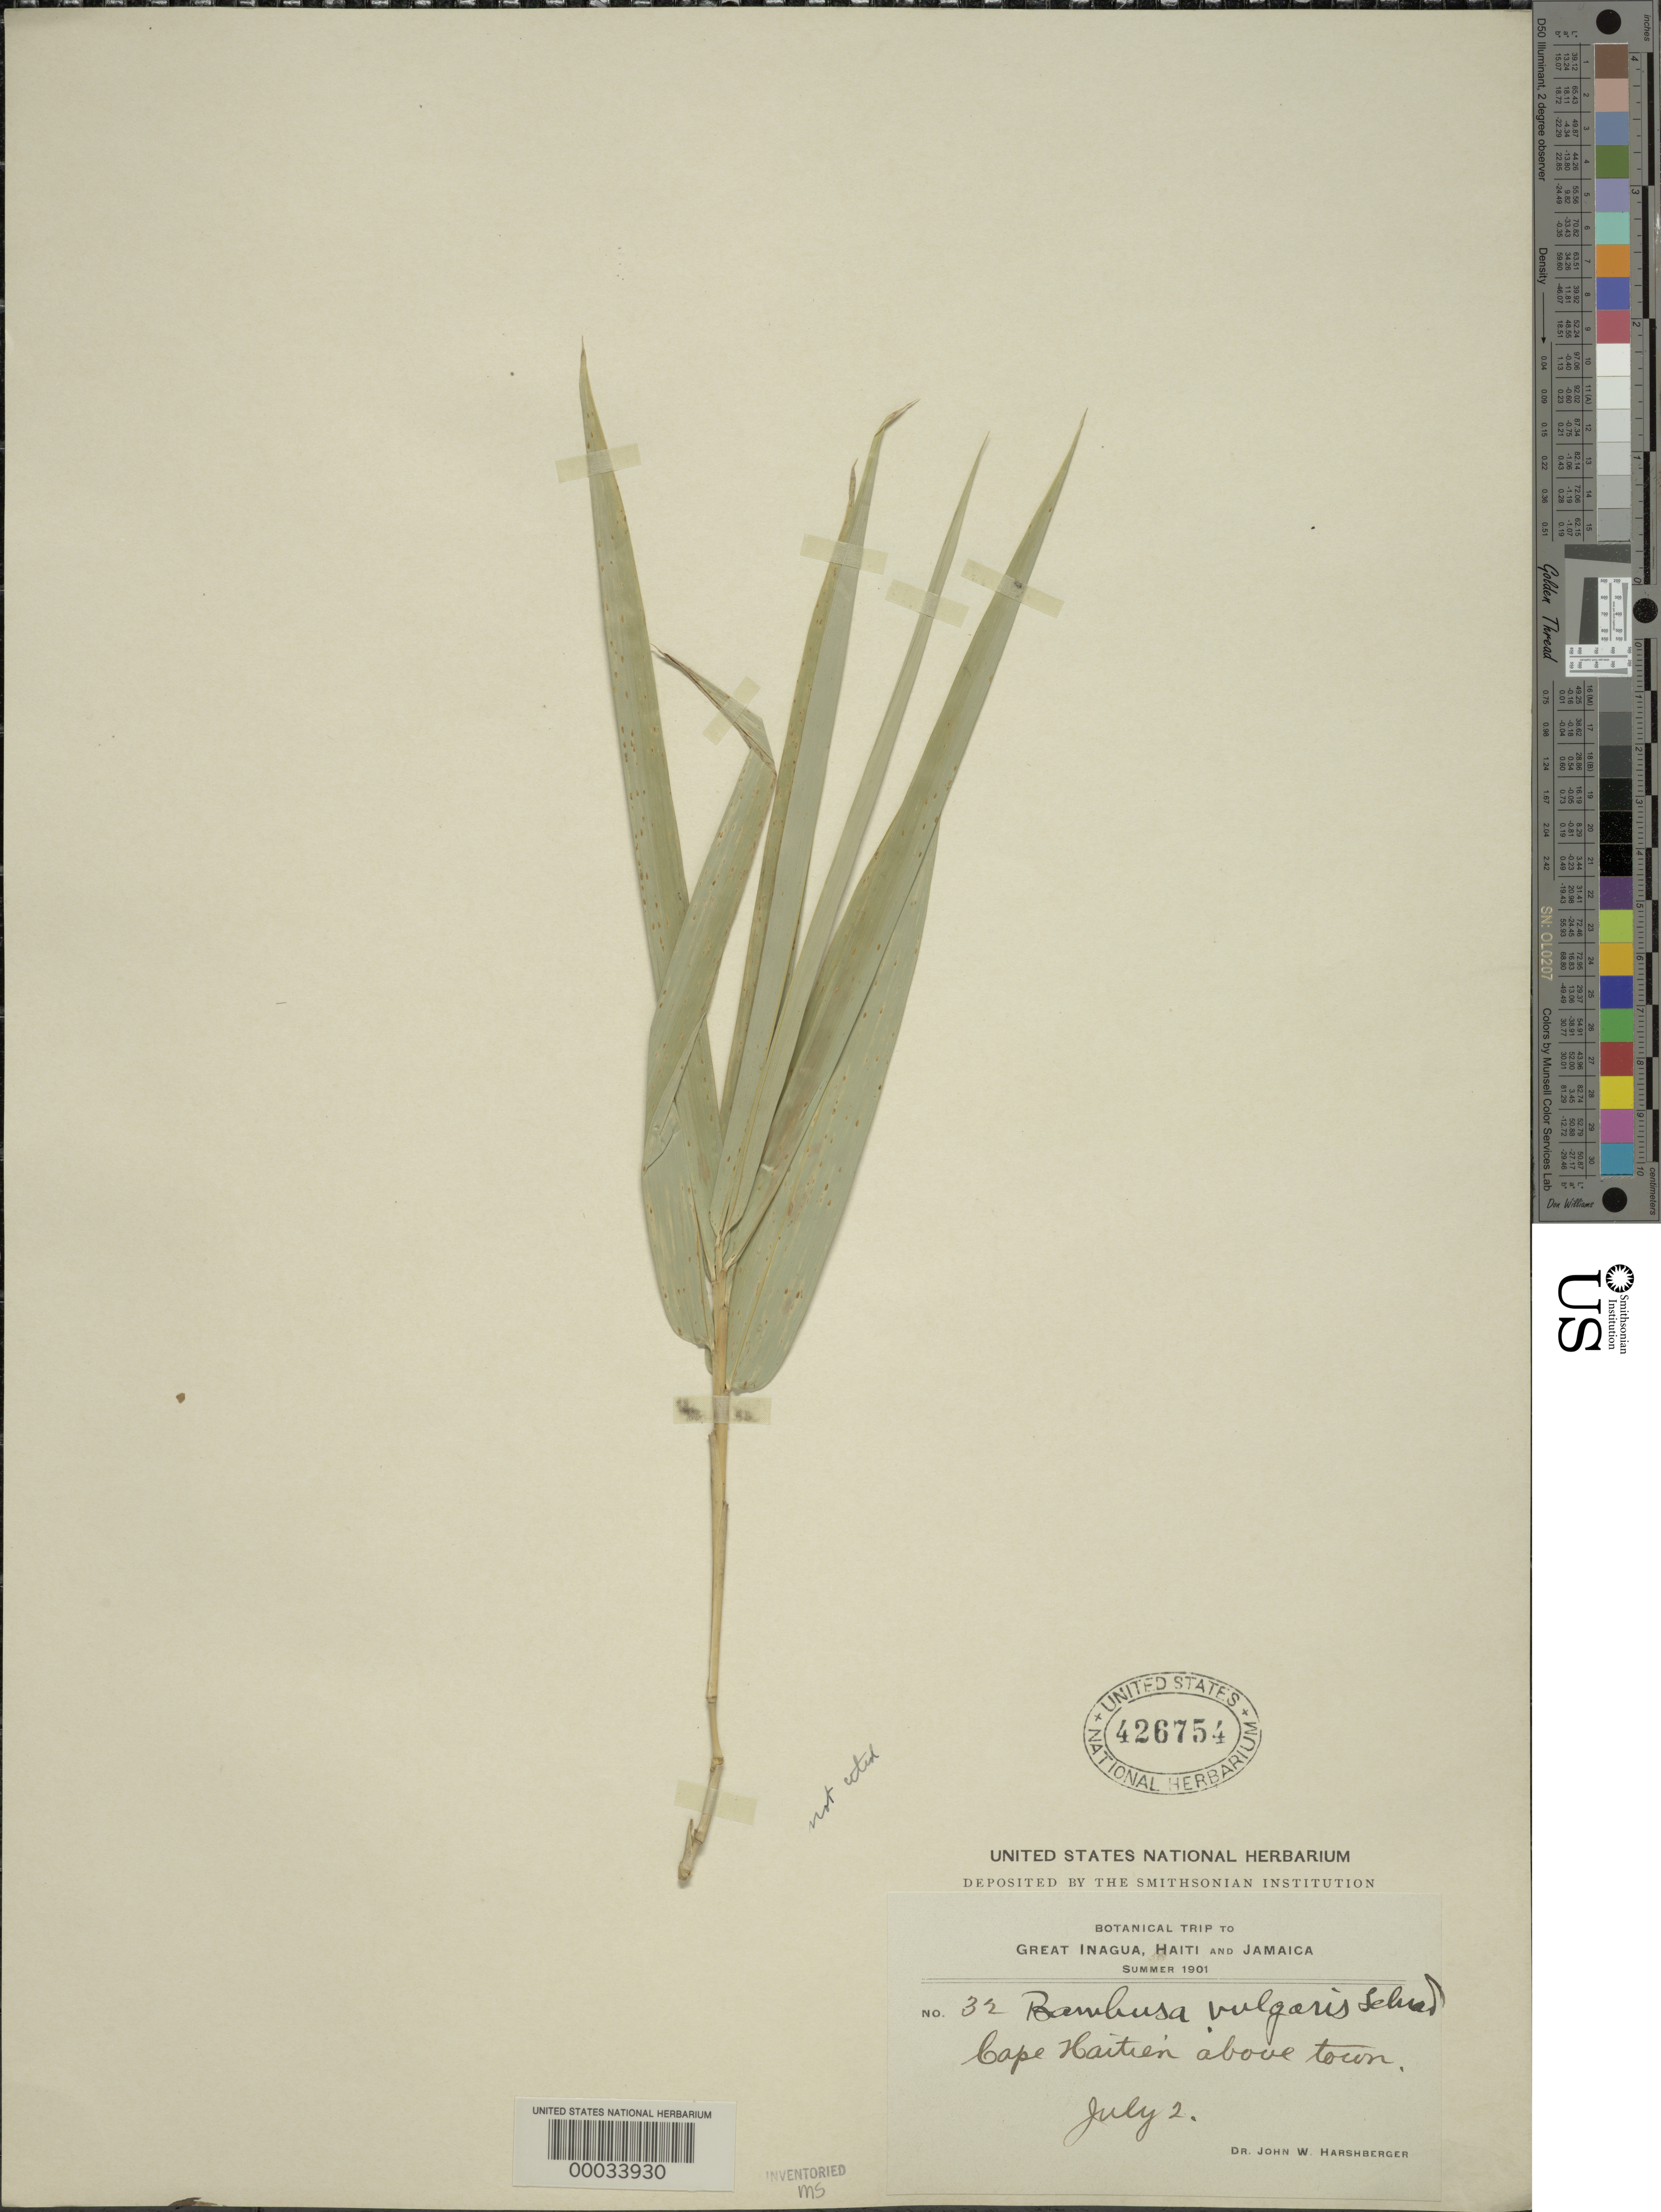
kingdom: Plantae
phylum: Tracheophyta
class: Liliopsida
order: Poales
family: Poaceae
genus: Bambusa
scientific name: Bambusa glaucescens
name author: (Willd.) Merr.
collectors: J. W. Harshberger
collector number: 32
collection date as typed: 02 Jul 1902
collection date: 1902-07-02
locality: Cape haitien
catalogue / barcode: US 426754